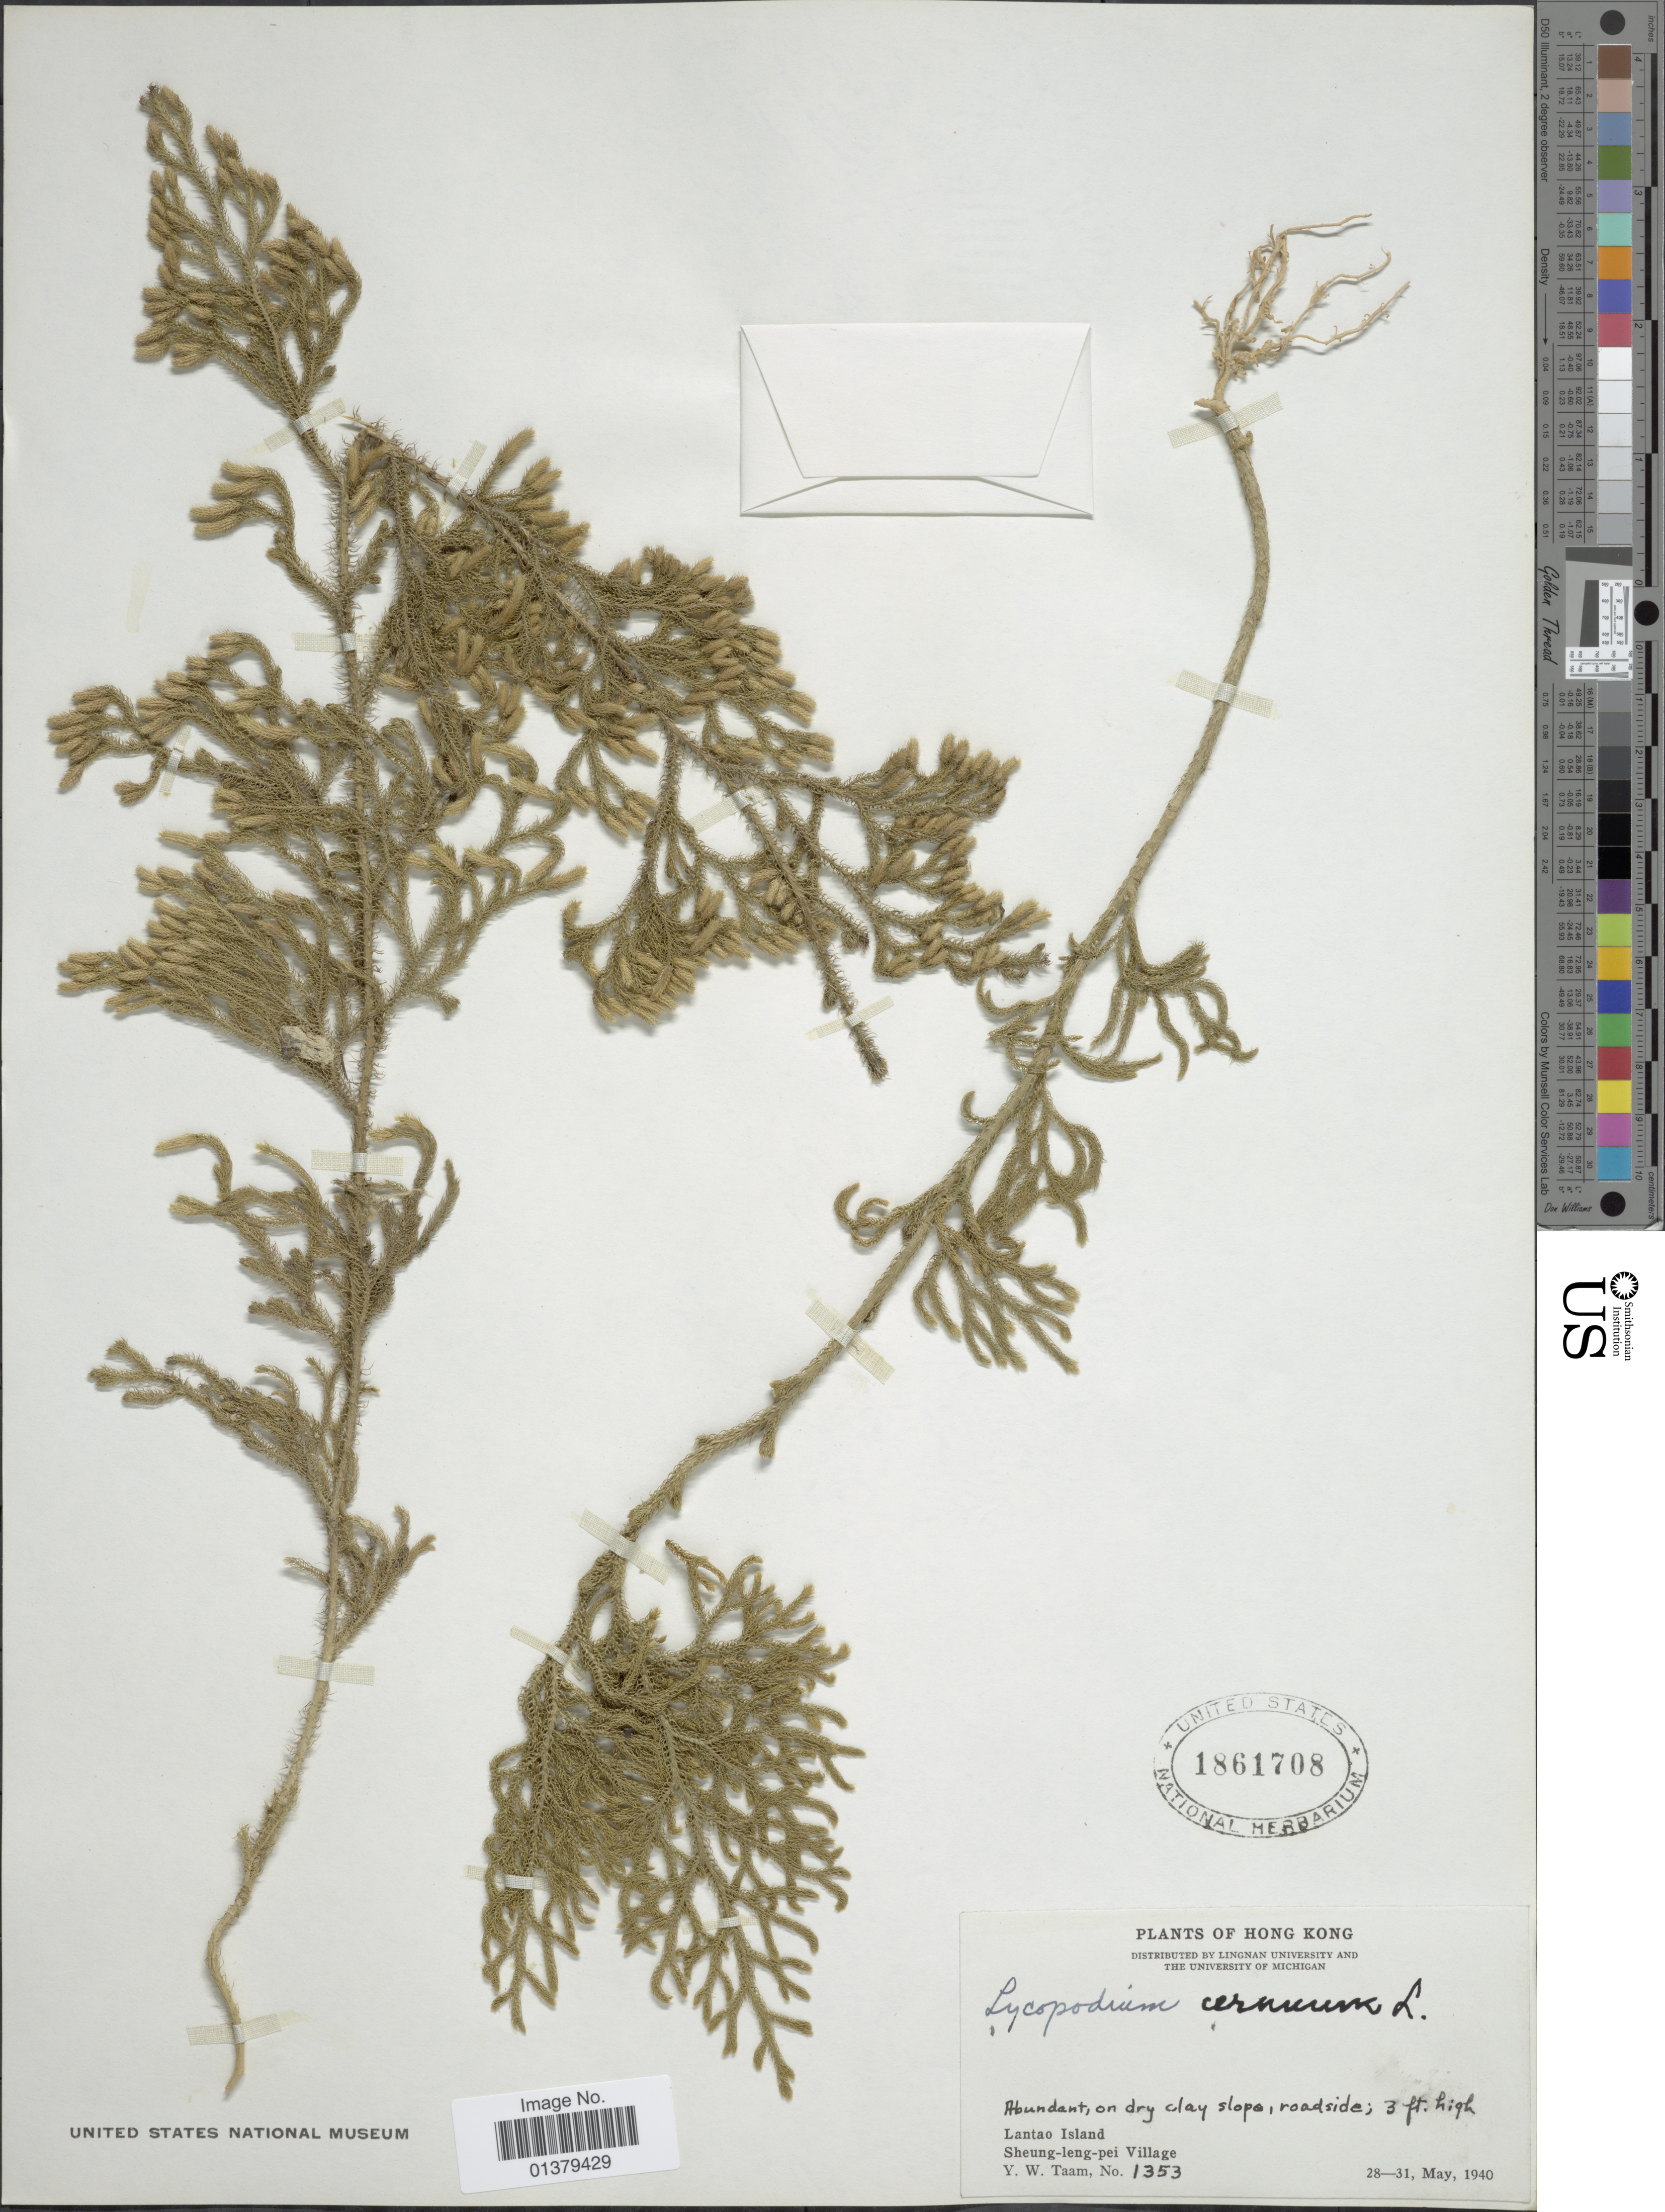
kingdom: Plantae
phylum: Tracheophyta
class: Lycopodiopsida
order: Lycopodiales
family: Lycopodiaceae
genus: Palhinhaea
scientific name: Palhinhaea cernua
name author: (L.) Vasc. & Franco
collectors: Y. W. Taam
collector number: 1353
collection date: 1940-05-28/1940-05-31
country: China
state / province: Hong Kong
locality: Lantao Island, Sheung-leng-pei Village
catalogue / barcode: US 1861708